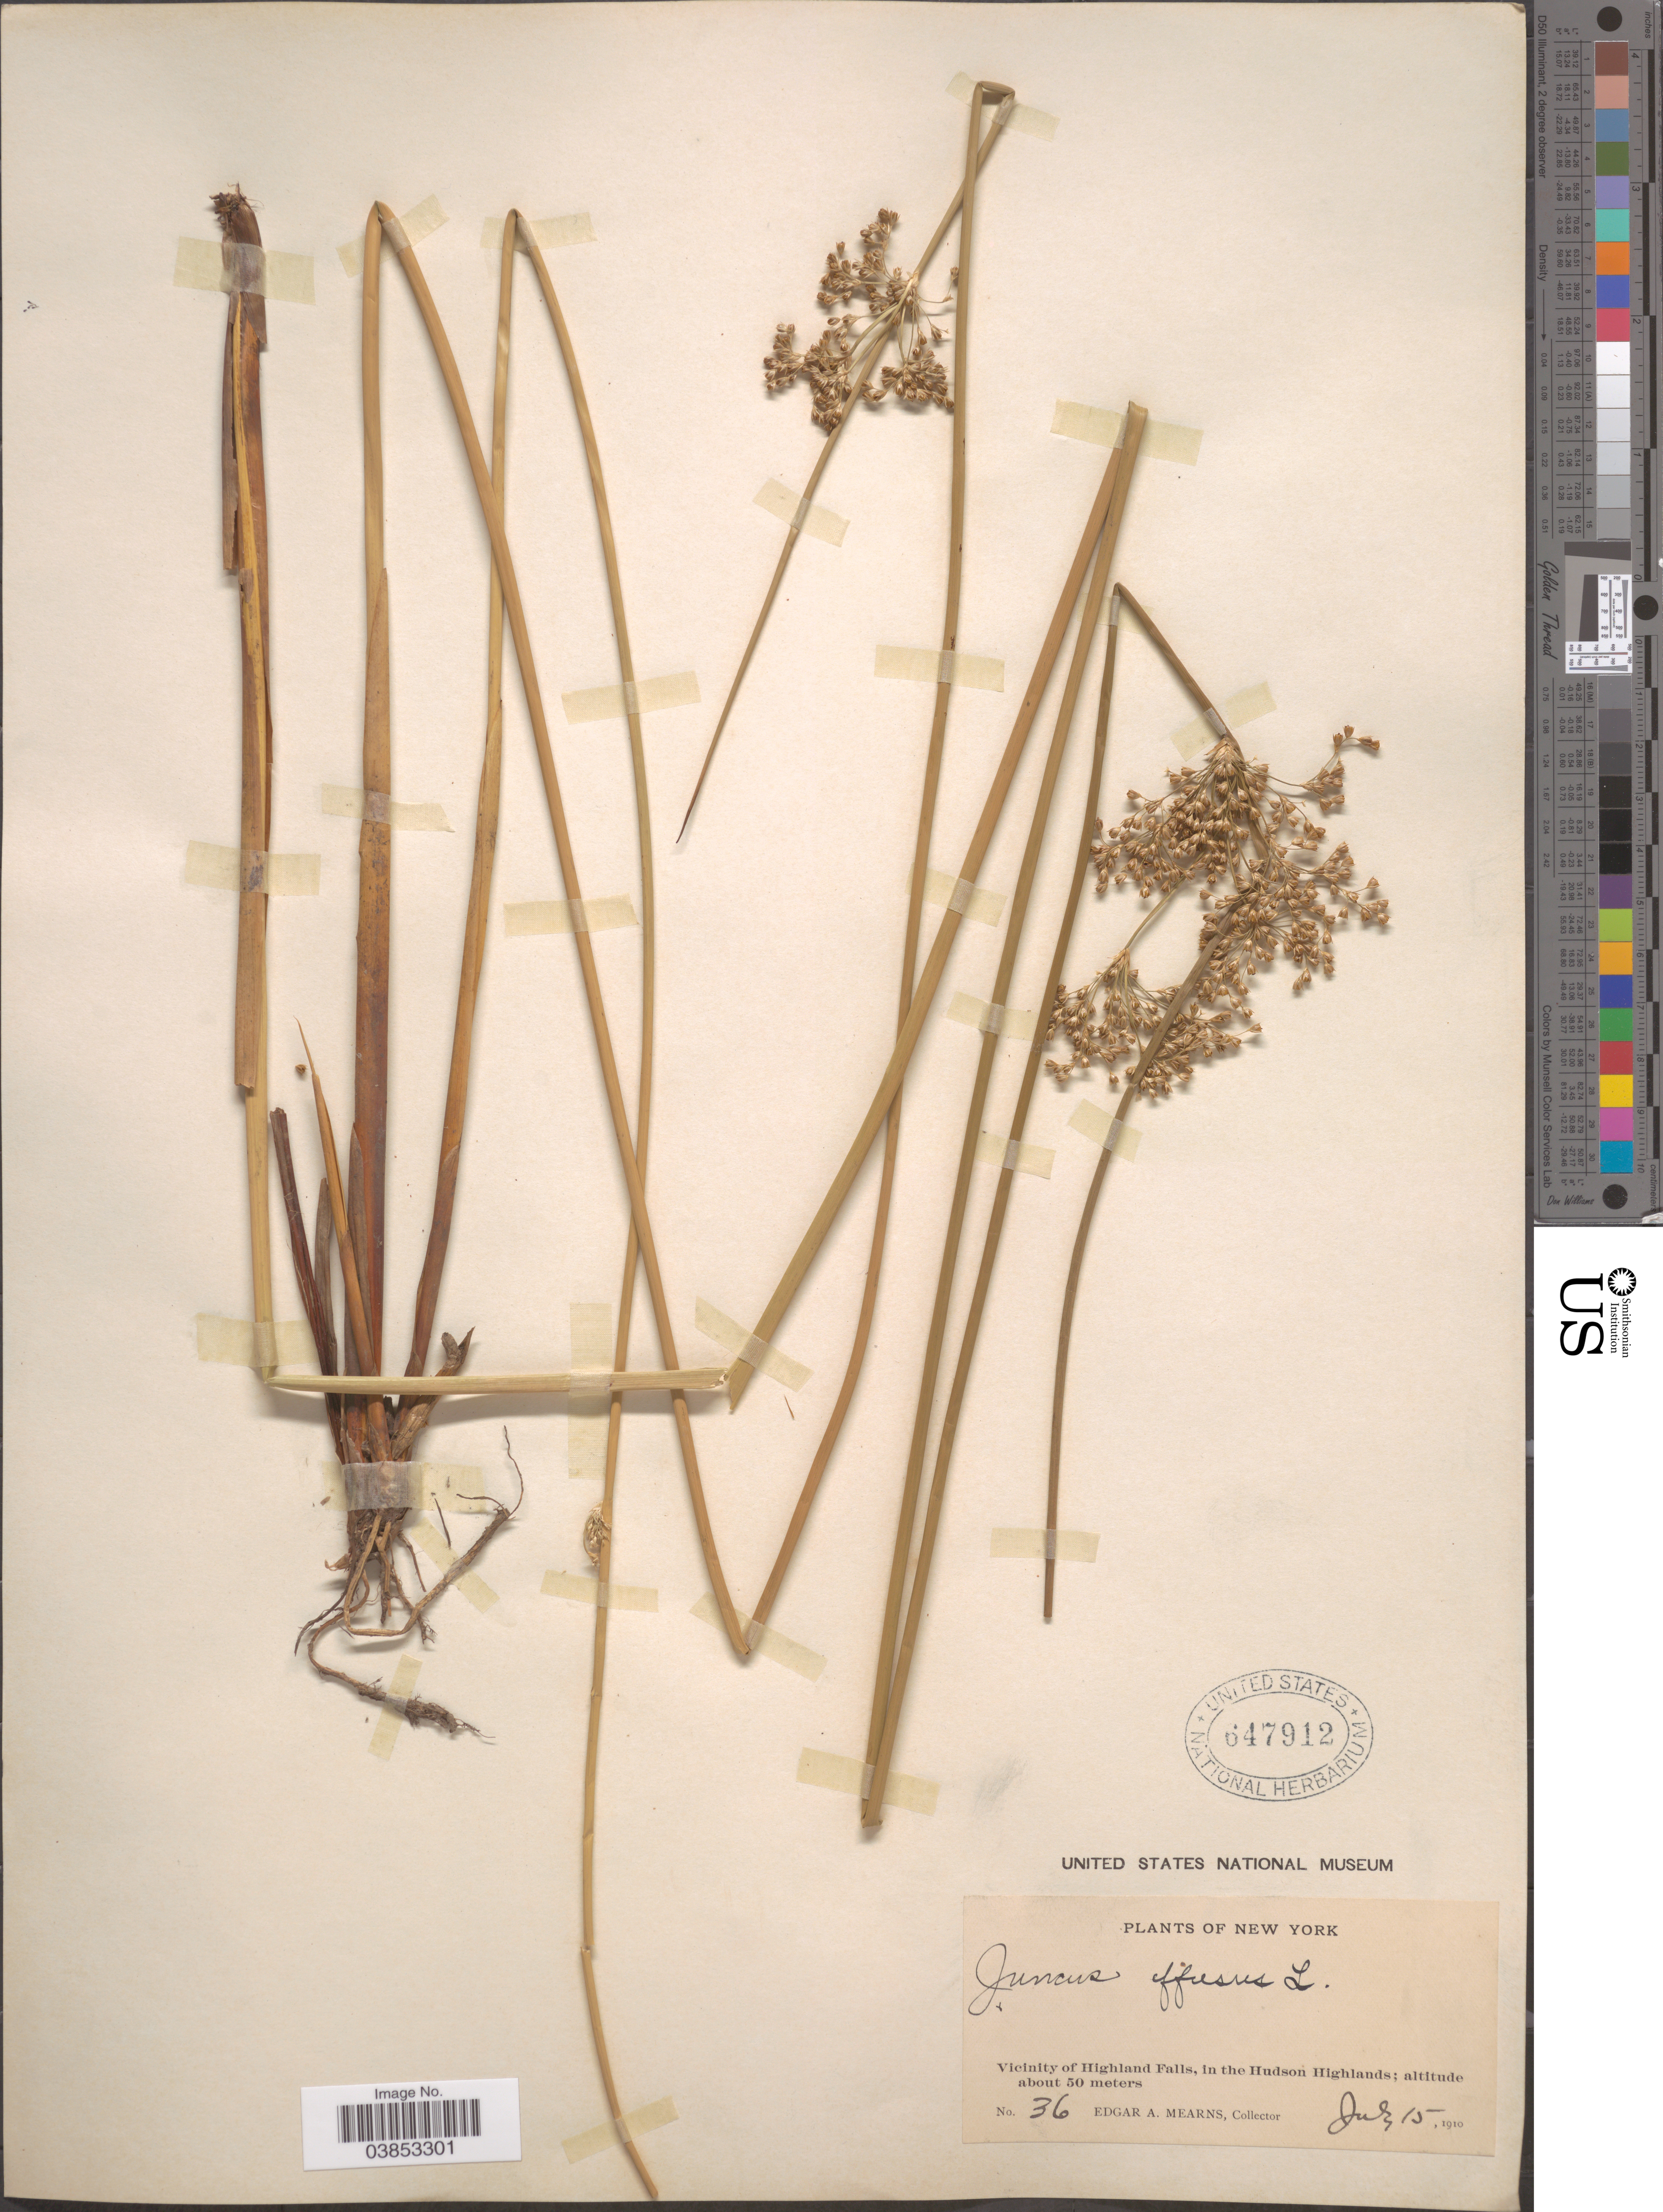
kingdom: Plantae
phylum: Tracheophyta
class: Liliopsida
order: Poales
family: Juncaceae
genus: Juncus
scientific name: Juncus effusus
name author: L.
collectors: E. A. Mearns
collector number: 36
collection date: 1910-07-15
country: United States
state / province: New York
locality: Vicinity of Highland Falls, in the Hudson Highlands.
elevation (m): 50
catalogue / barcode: US 647912